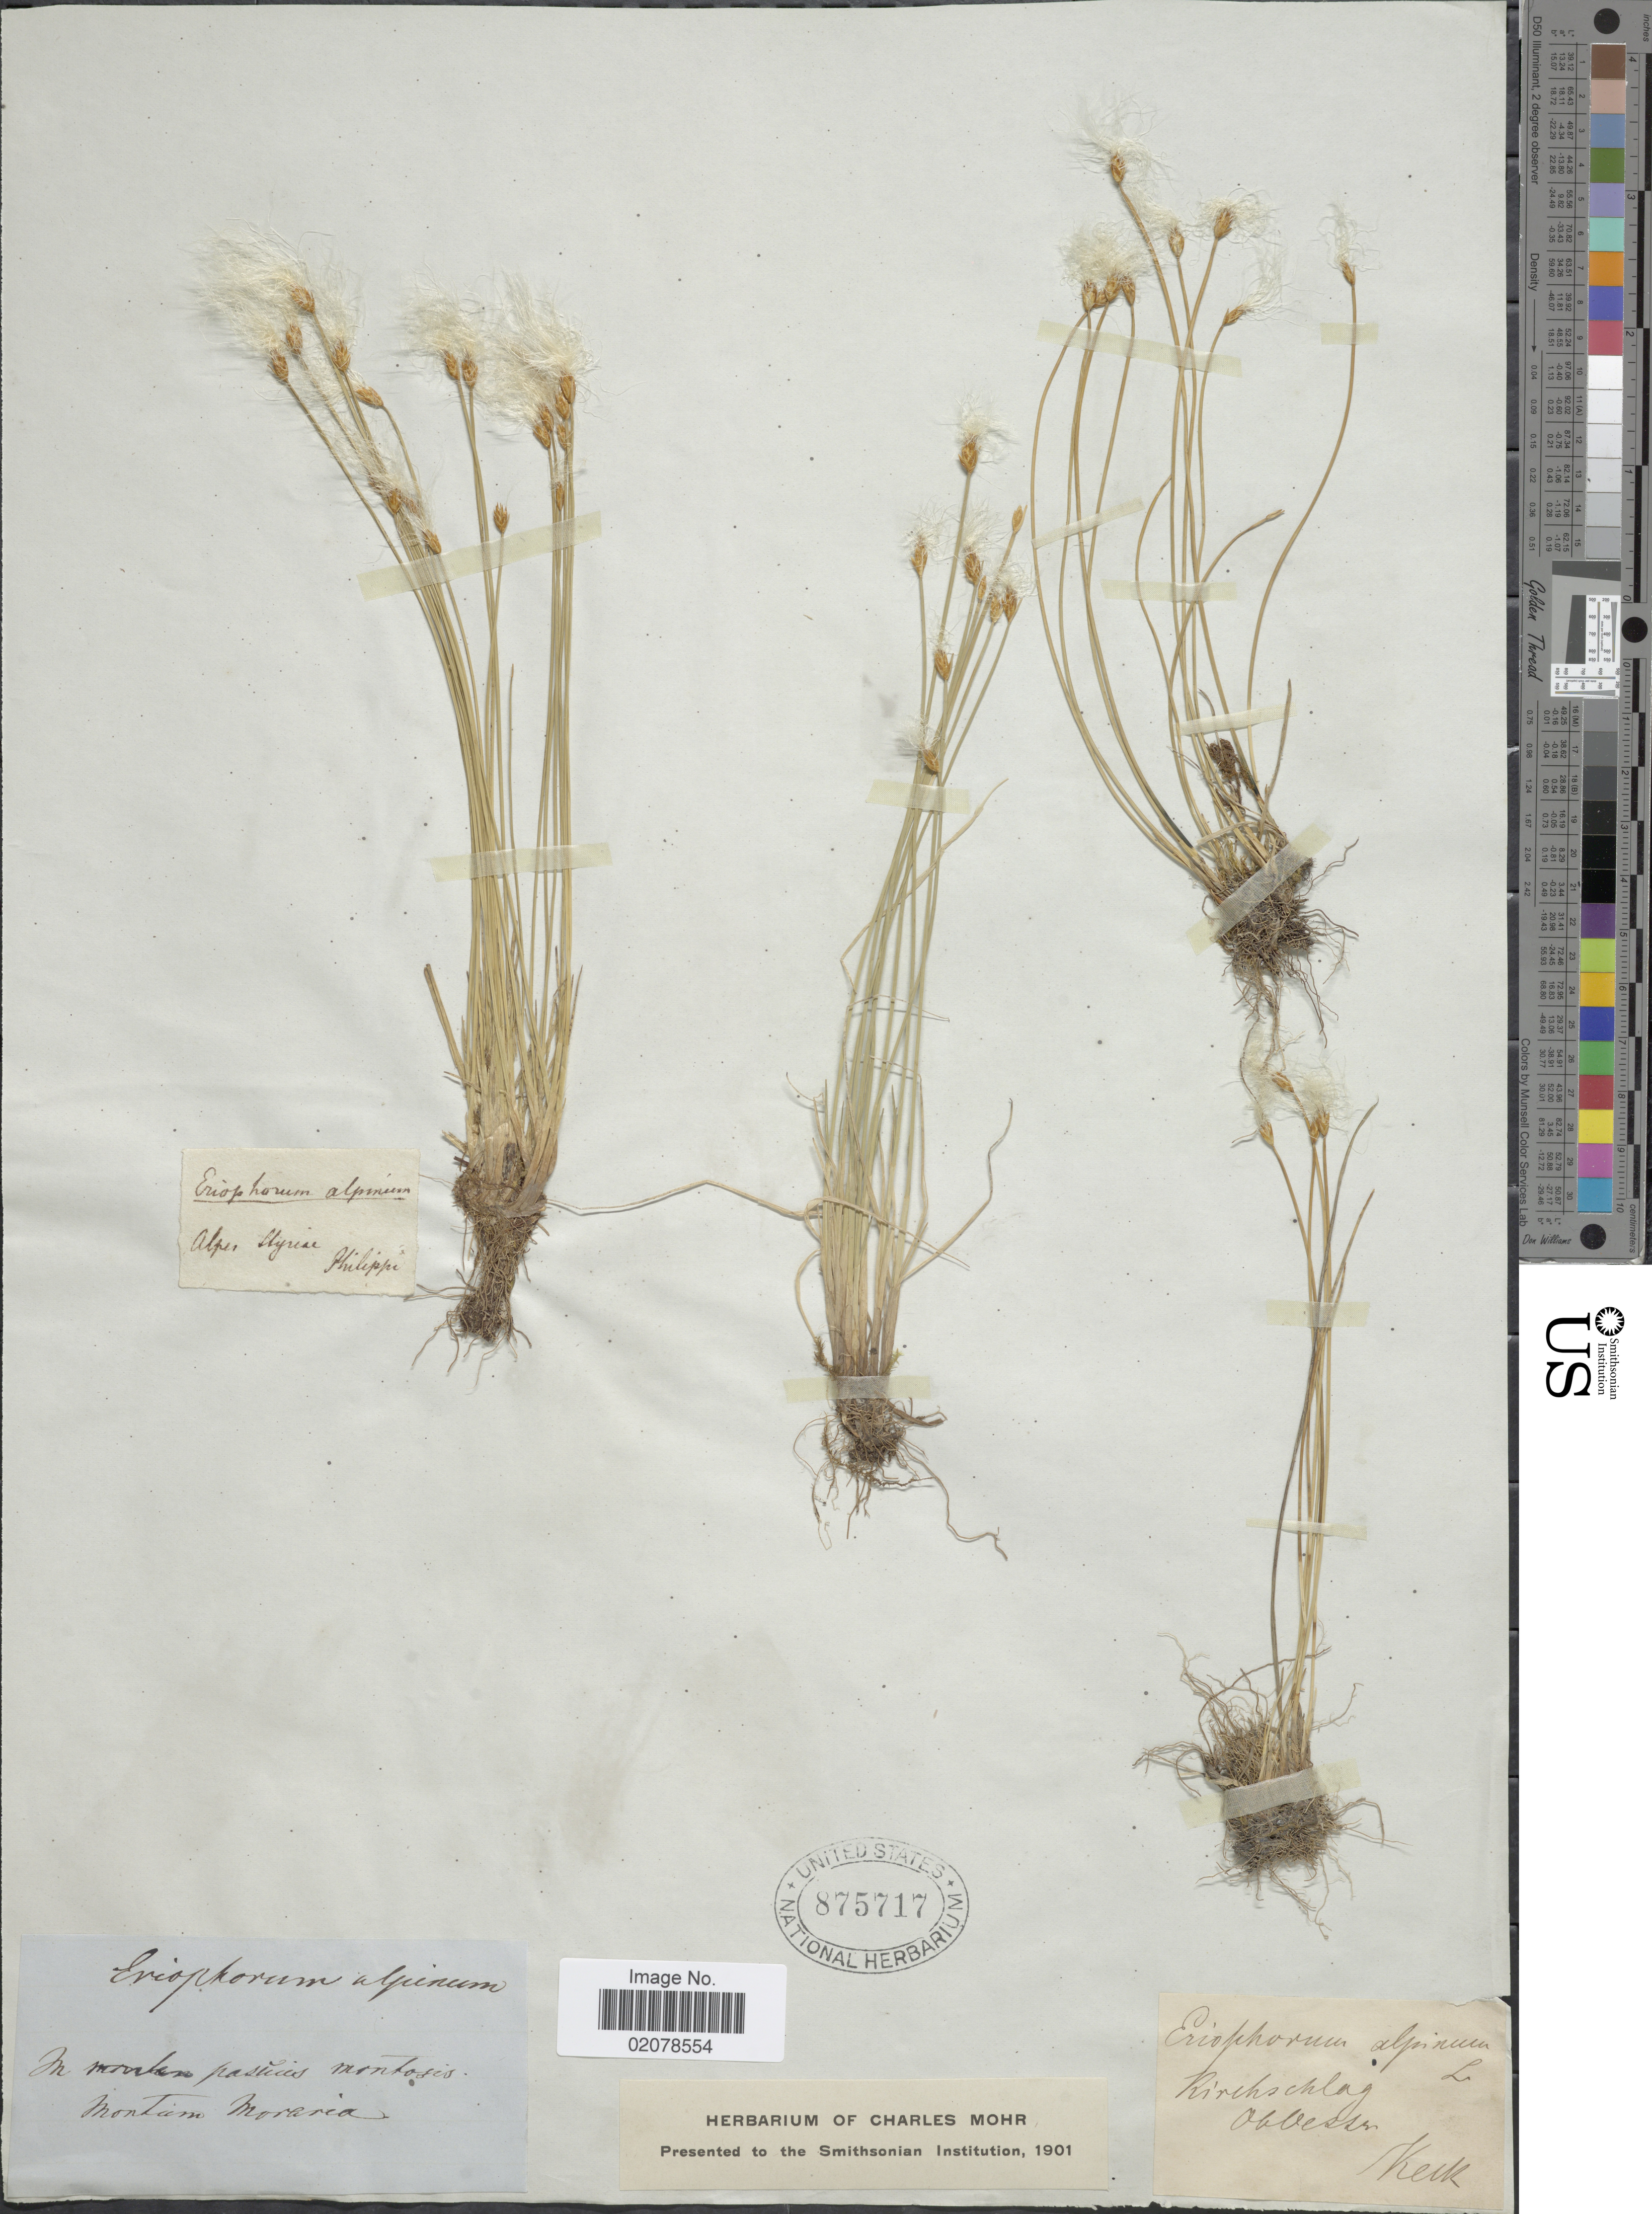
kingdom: Plantae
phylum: Tracheophyta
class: Liliopsida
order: Poales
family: Cyperaceae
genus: Trichophorum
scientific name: Trichophorum alpinum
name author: (L.) Pers.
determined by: Strong, M. T., (US), Smithsonian Institution - National Museum of Natural History (UNITED STATES)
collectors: -- Keck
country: Austria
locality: Montosis montum Moraria. Kirchslag Obbessen [interpreted]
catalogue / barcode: US 875717